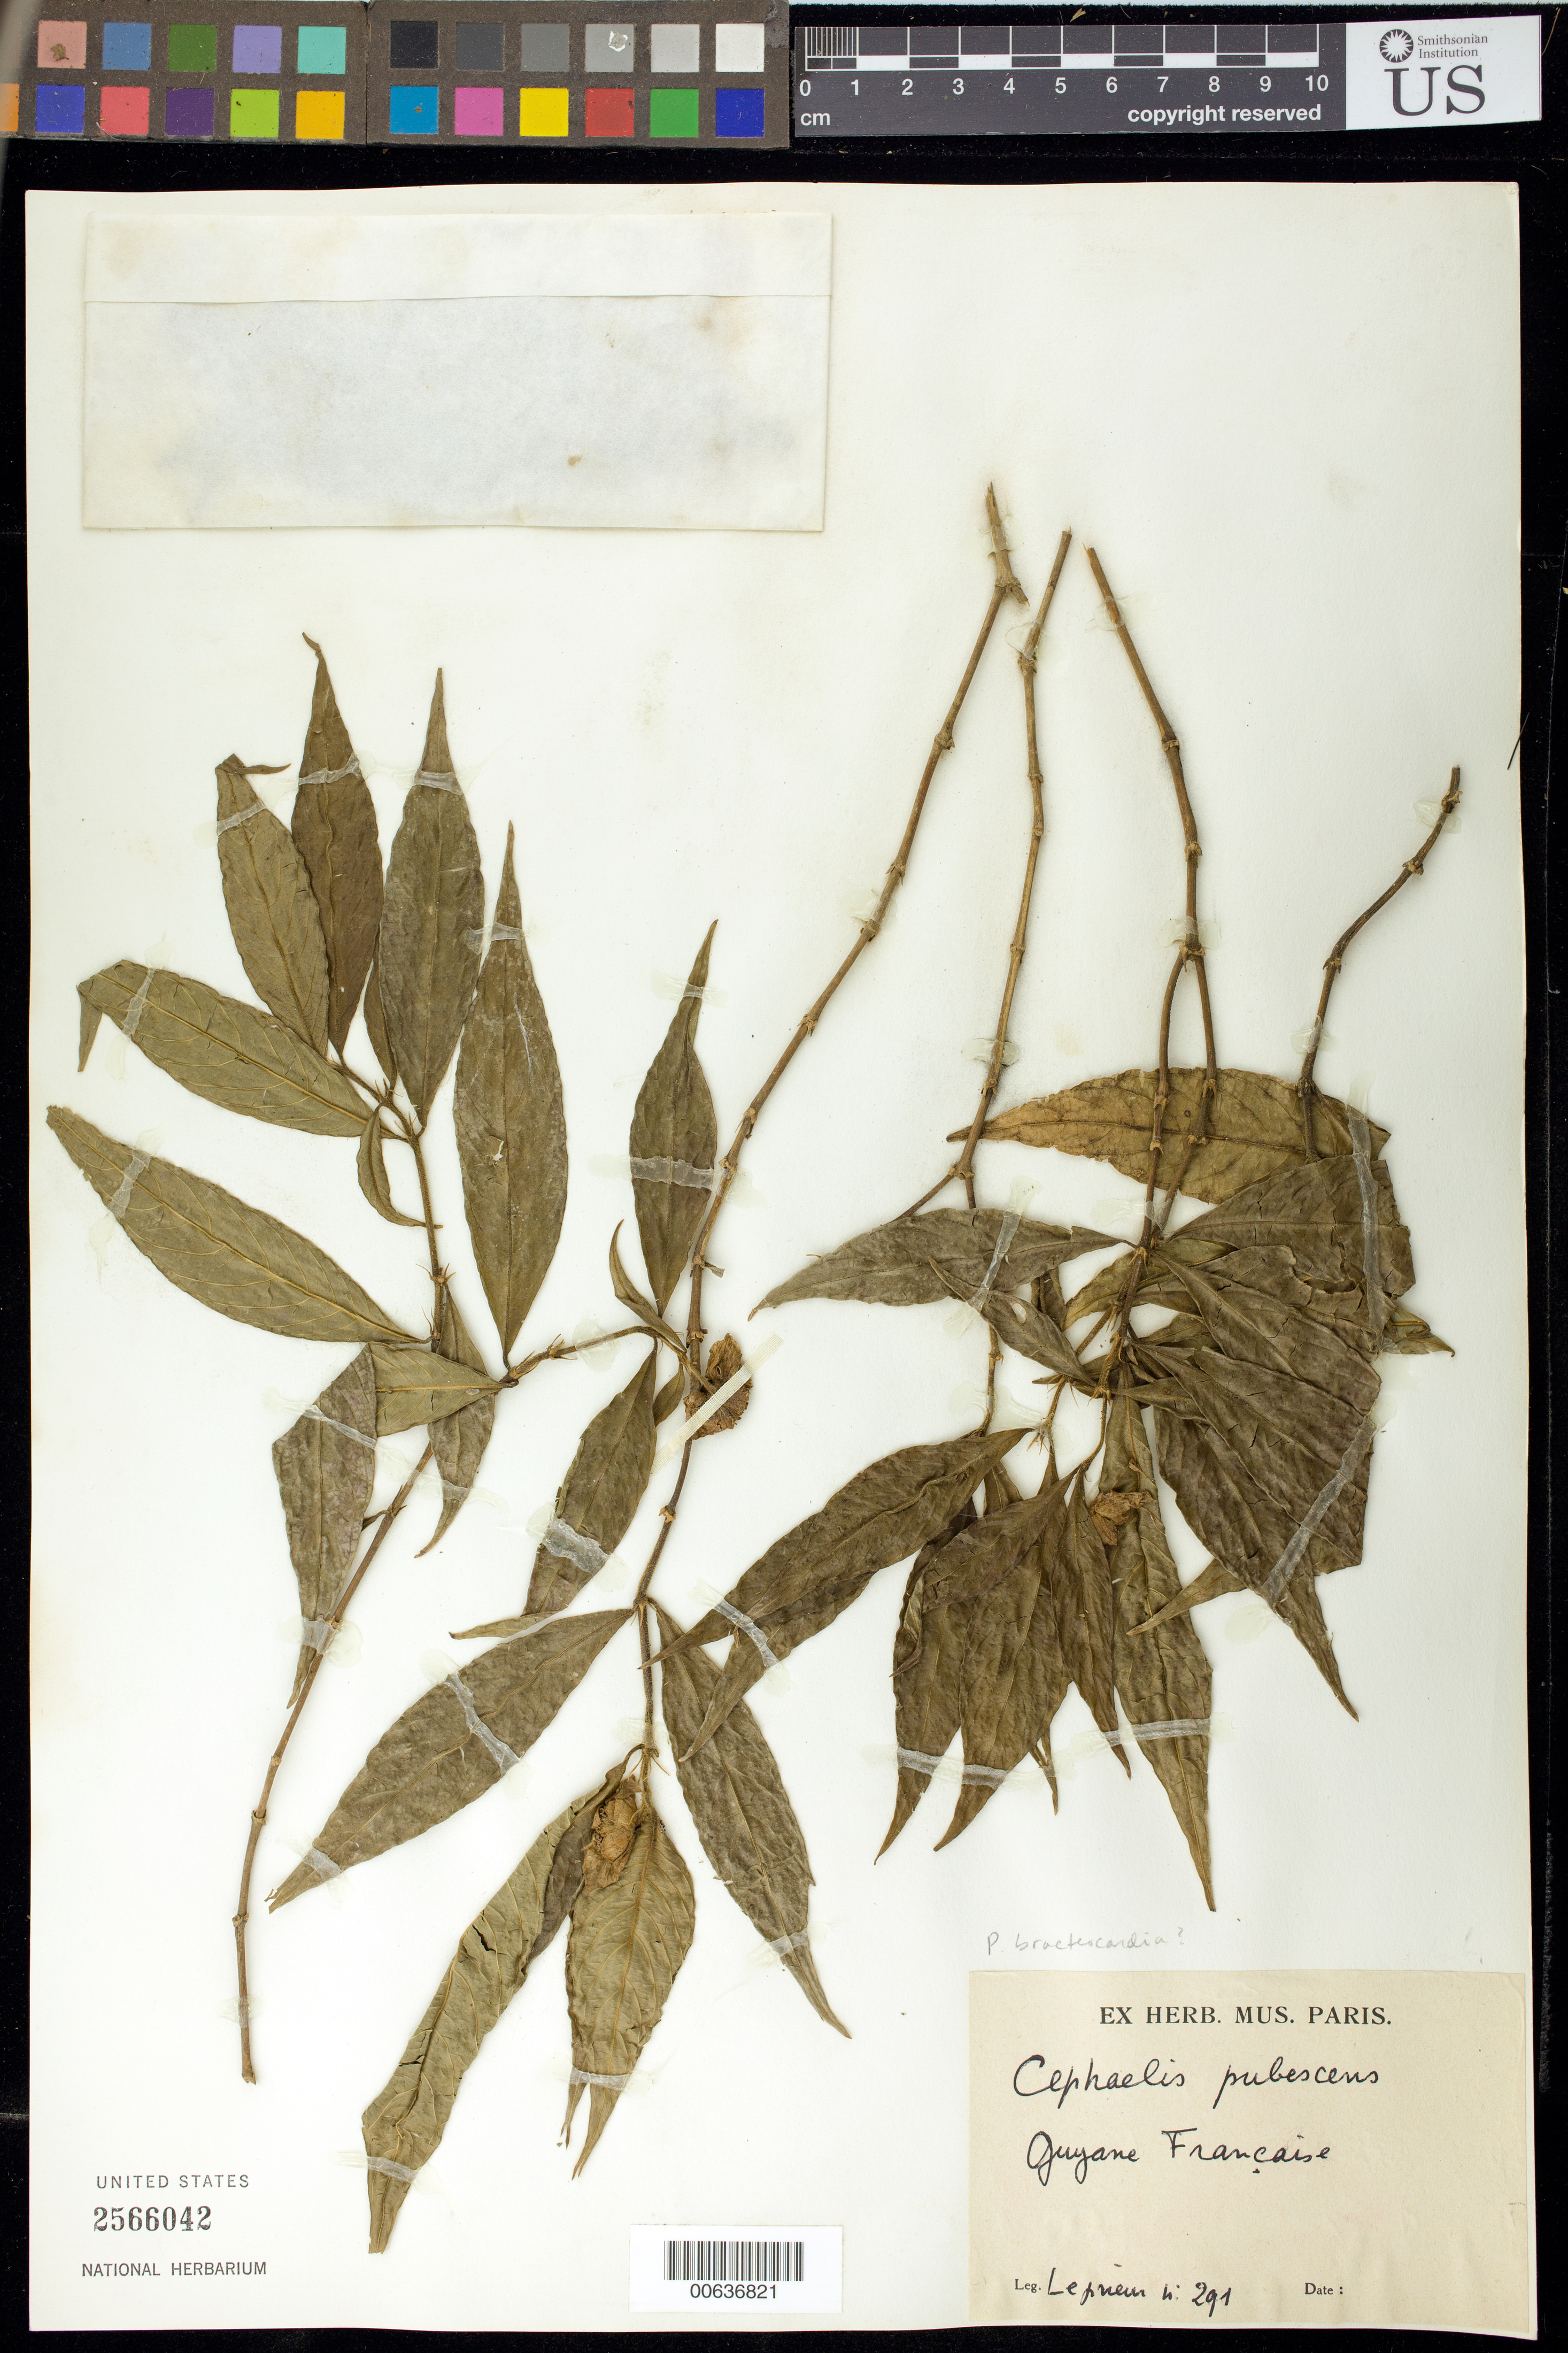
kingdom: Plantae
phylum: Tracheophyta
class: Magnoliopsida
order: Gentianales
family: Rubiaceae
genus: Palicourea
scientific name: Palicourea bracteocardia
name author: (DC.) Delprete & J.H. Kirkbr.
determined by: Kirkbride, J. H., Jr.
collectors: F. M. R. Leprieur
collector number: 291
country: French Guiana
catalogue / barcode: US 2566042